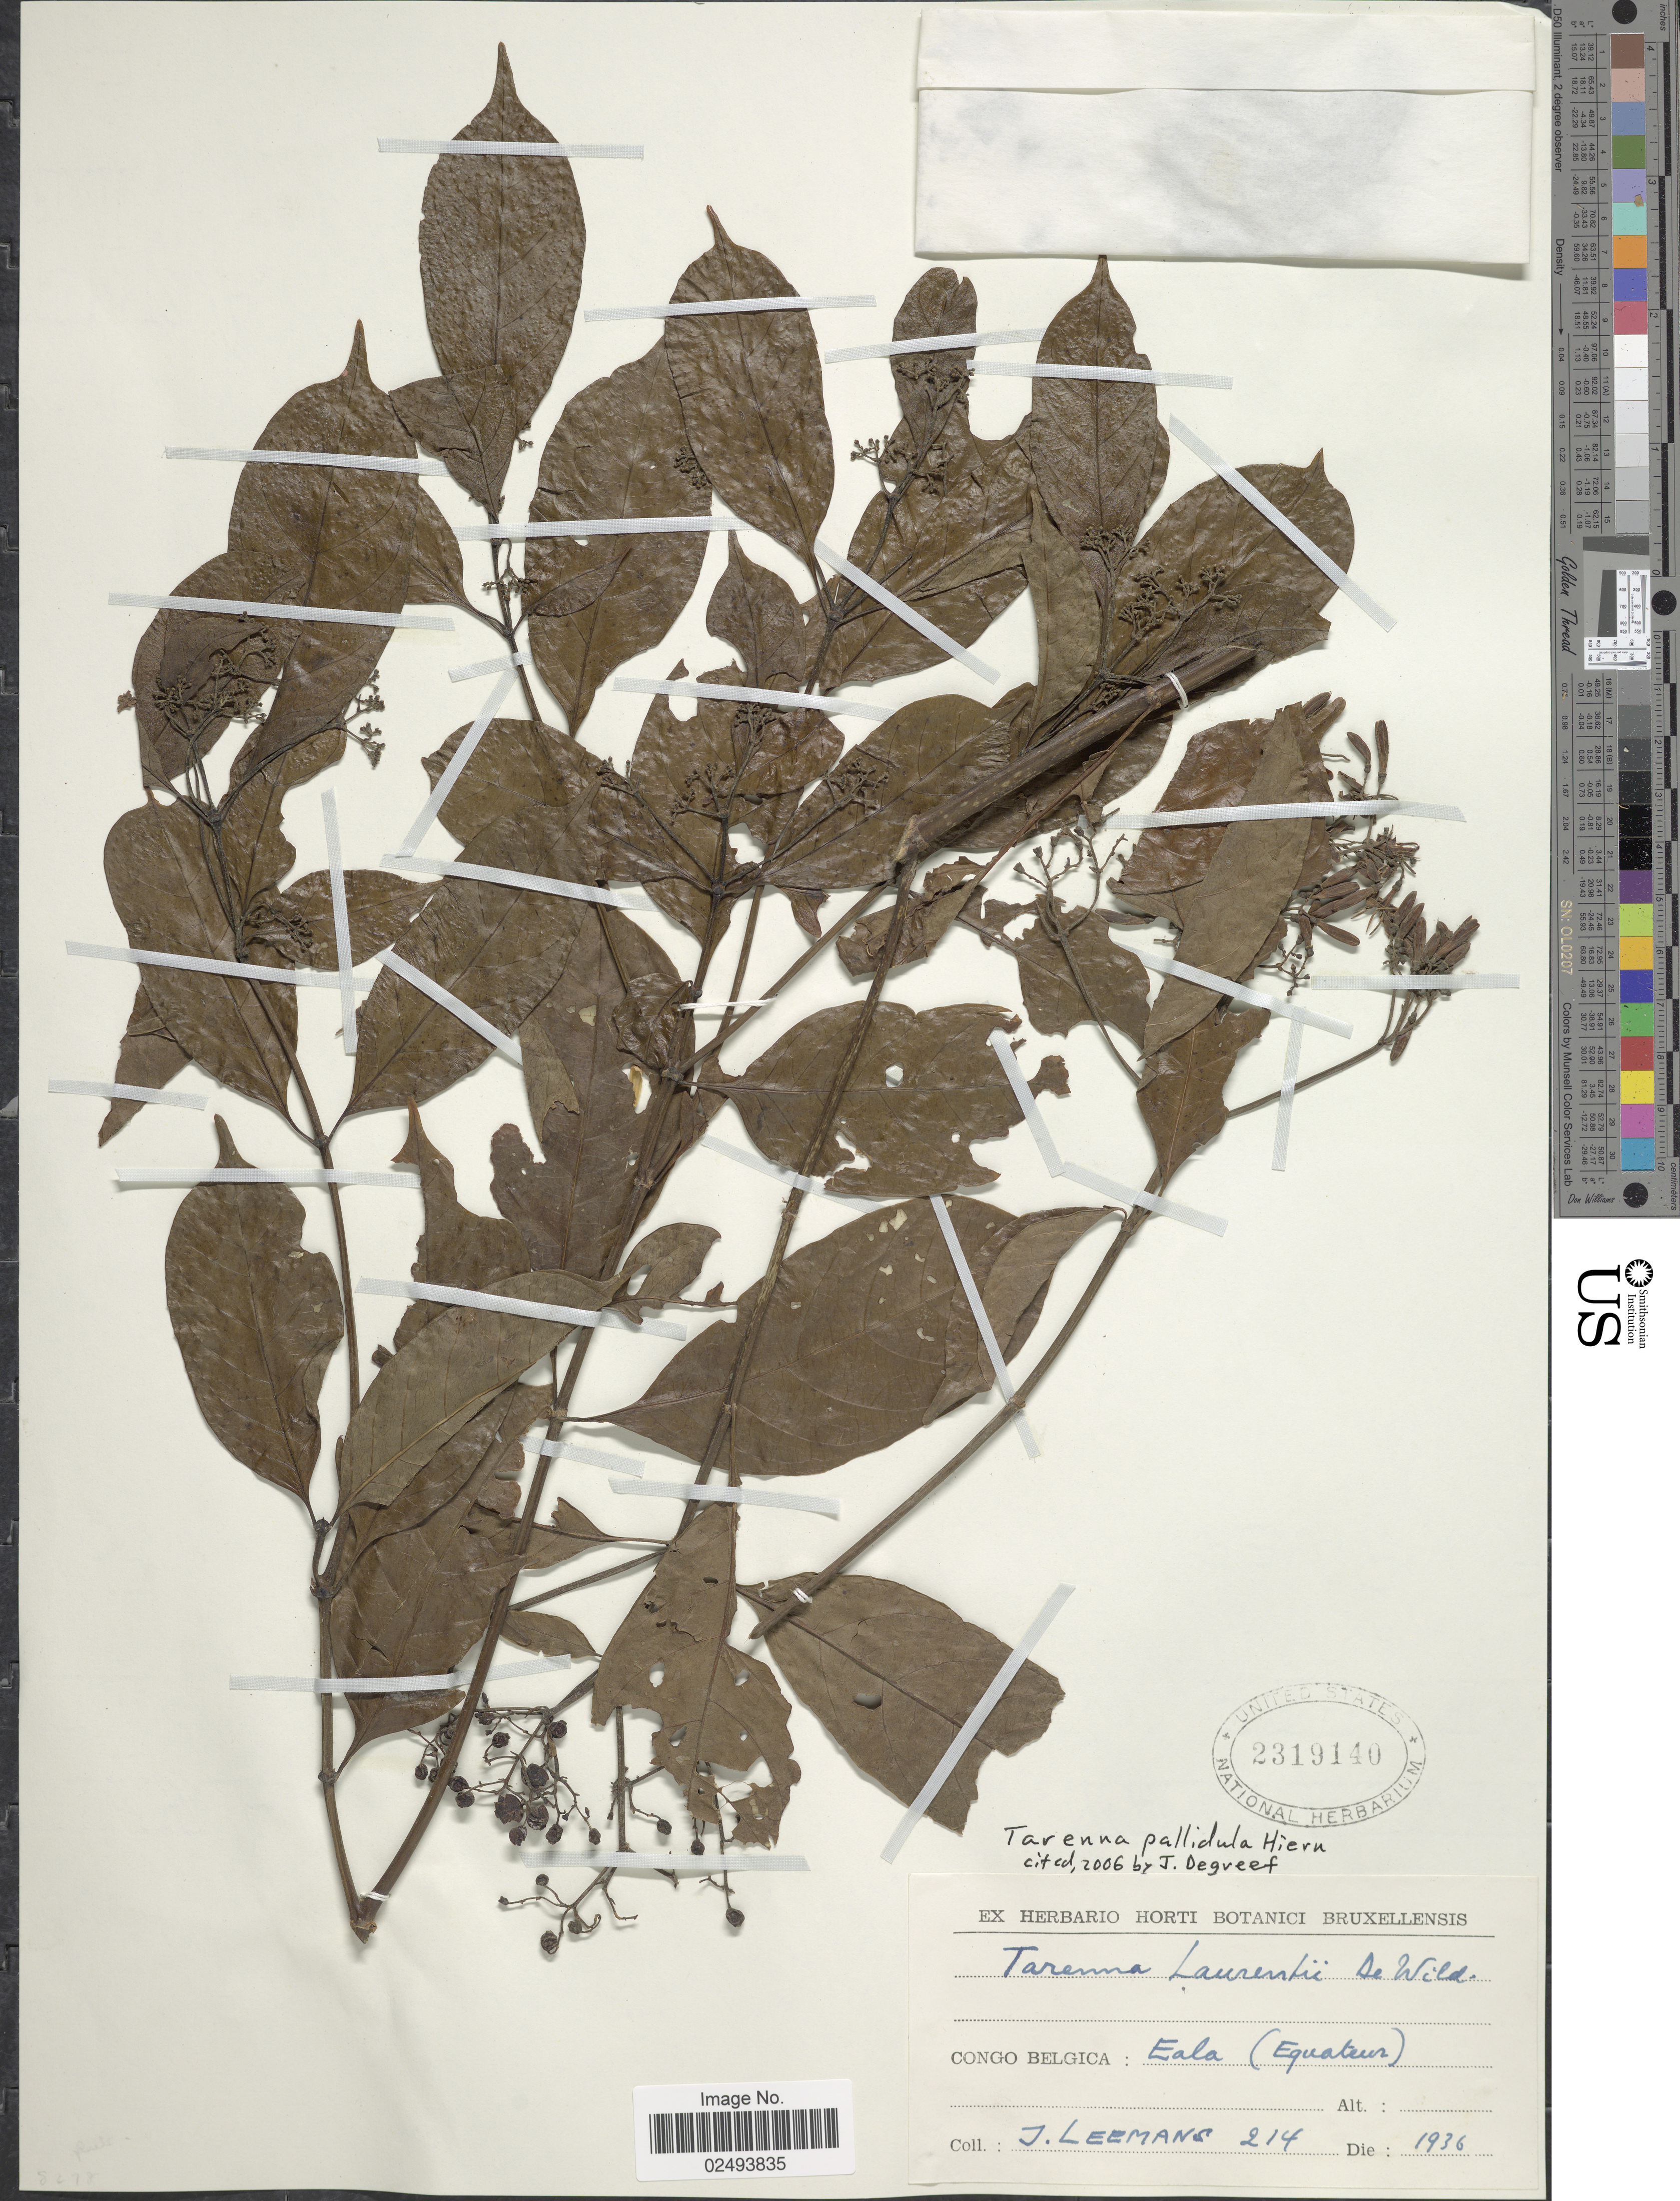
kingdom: Plantae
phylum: Tracheophyta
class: Magnoliopsida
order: Gentianales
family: Rubiaceae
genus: Tarenna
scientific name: Tarenna pallidula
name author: Hiern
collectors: J. Leemans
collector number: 214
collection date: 1936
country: Congo, Democratic Republic of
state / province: Equateur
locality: Eala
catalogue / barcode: US 2319140